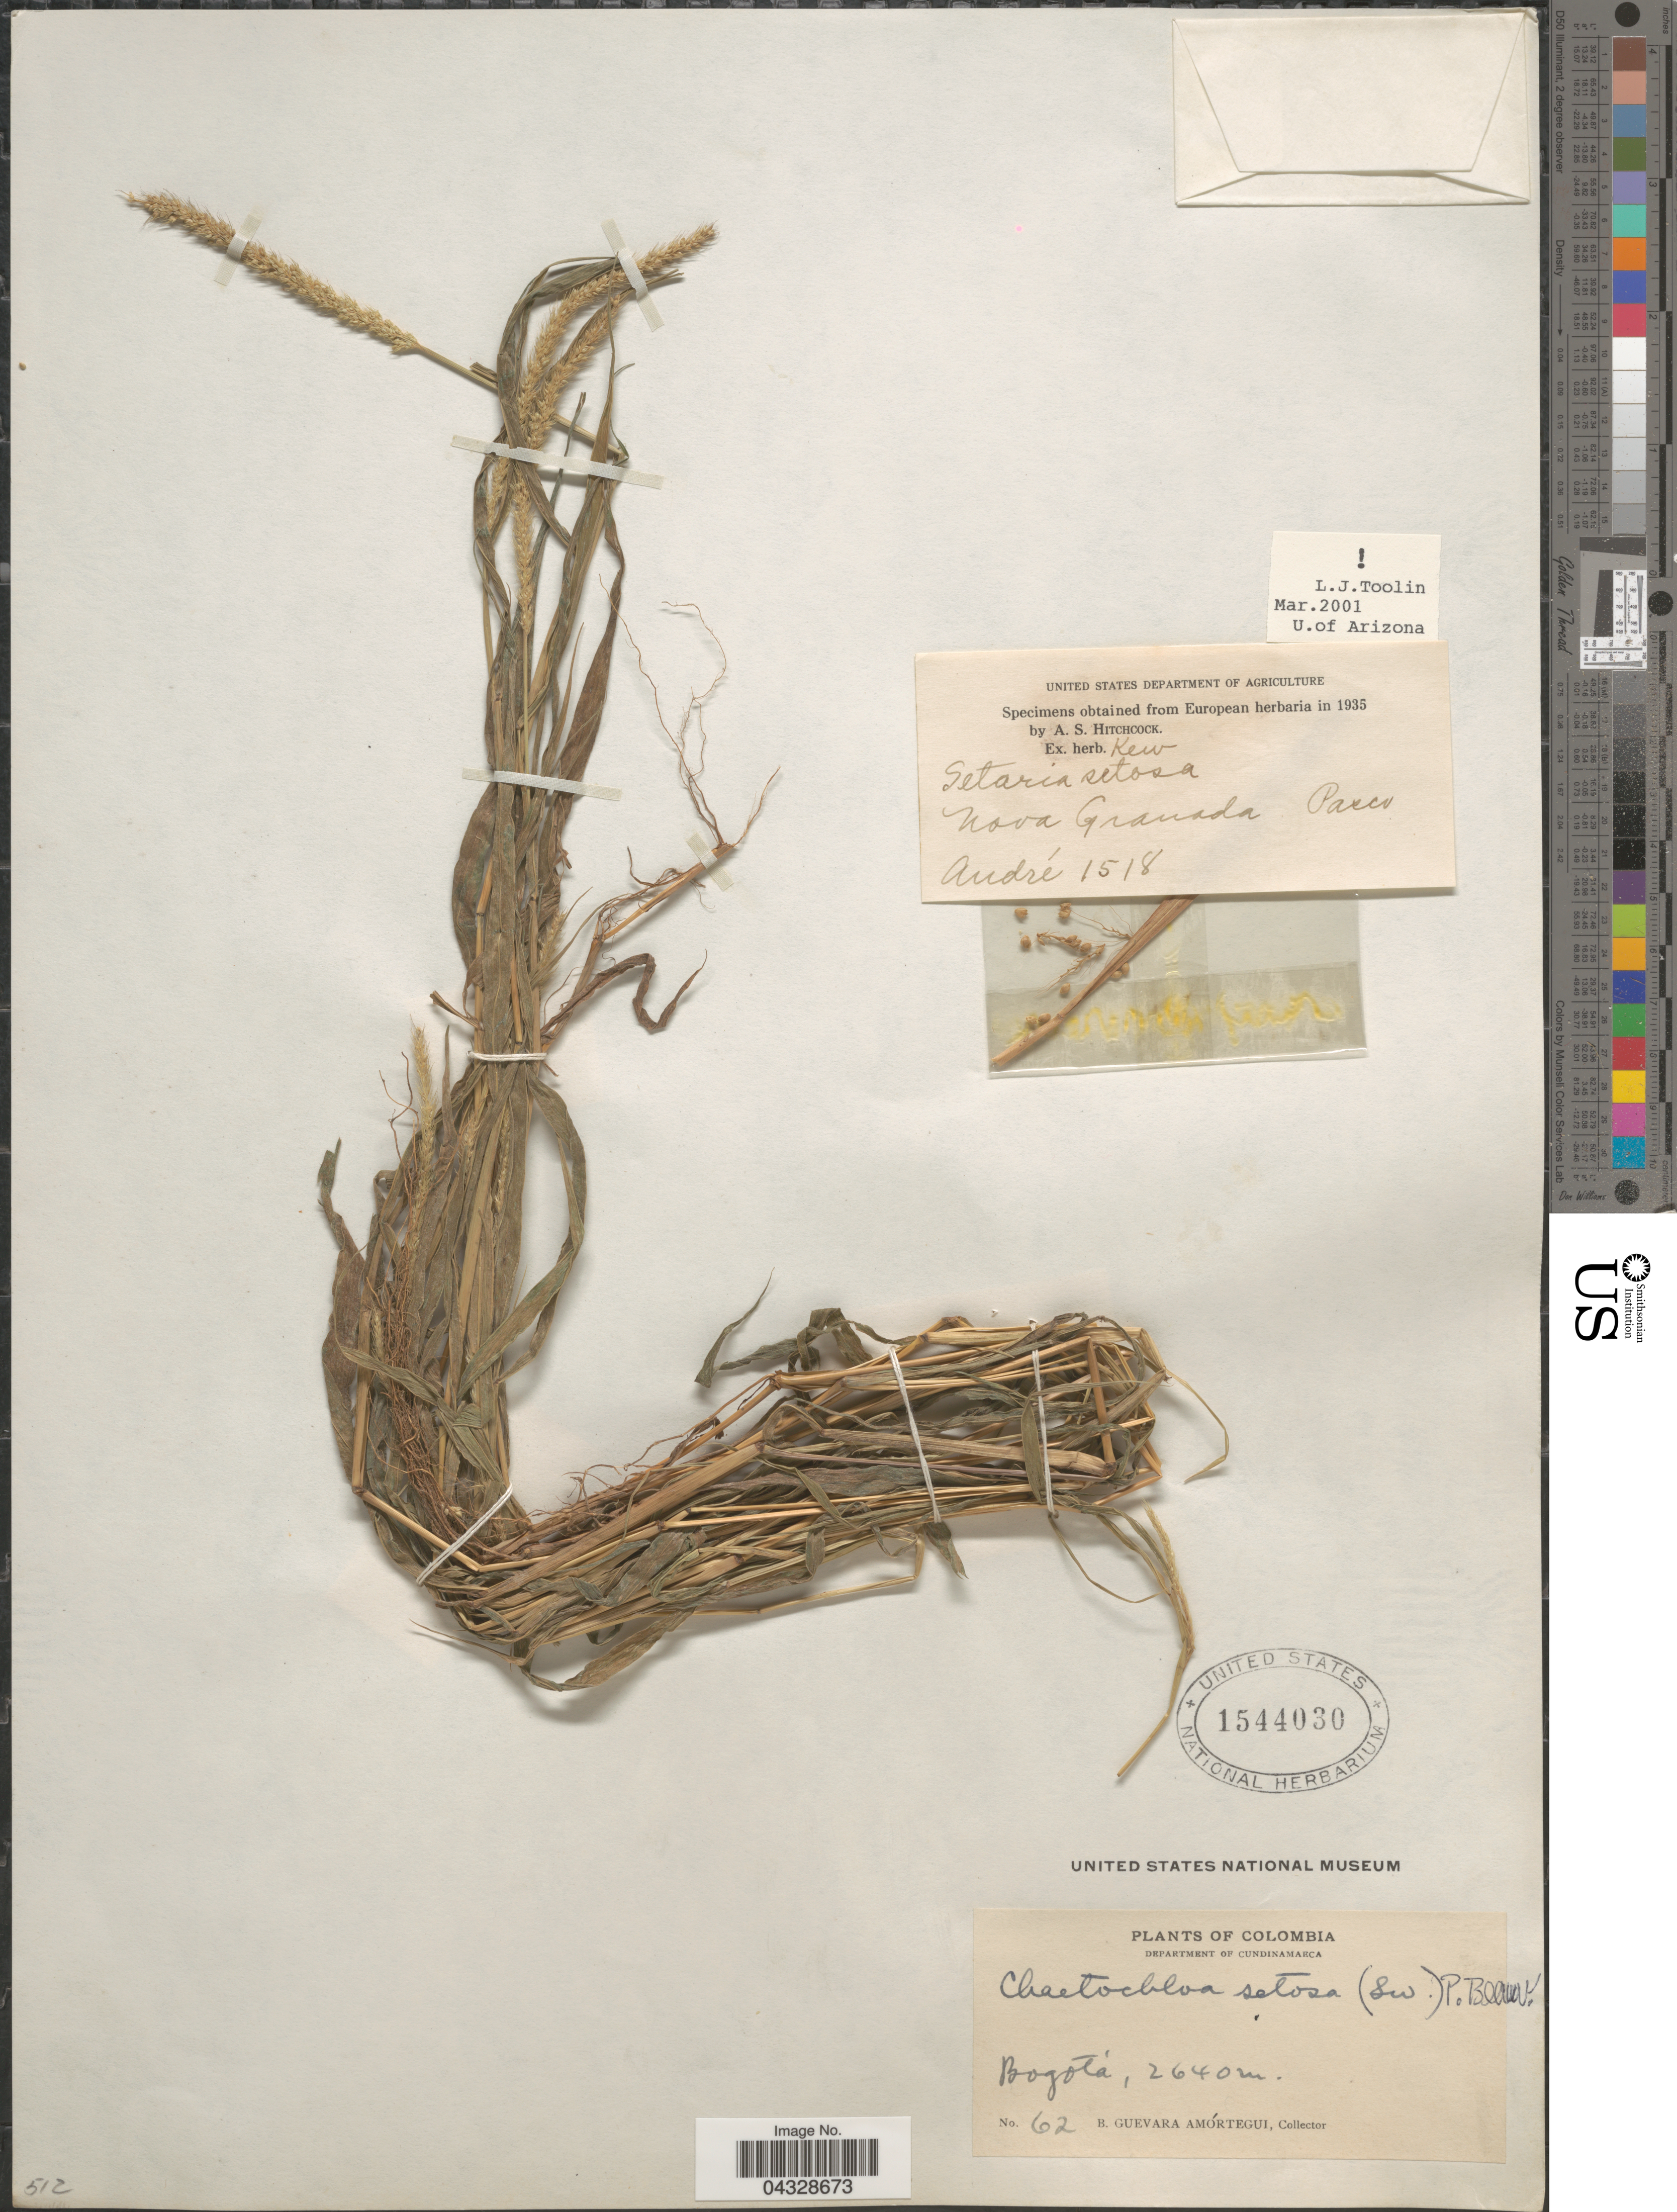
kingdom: Plantae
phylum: Tracheophyta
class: Liliopsida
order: Poales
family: Poaceae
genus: Setaria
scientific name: Setaria setosa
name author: (Sw.) P. Beauv.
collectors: André, --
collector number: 1518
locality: Nova Granada Pasco.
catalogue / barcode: US 1544030-2